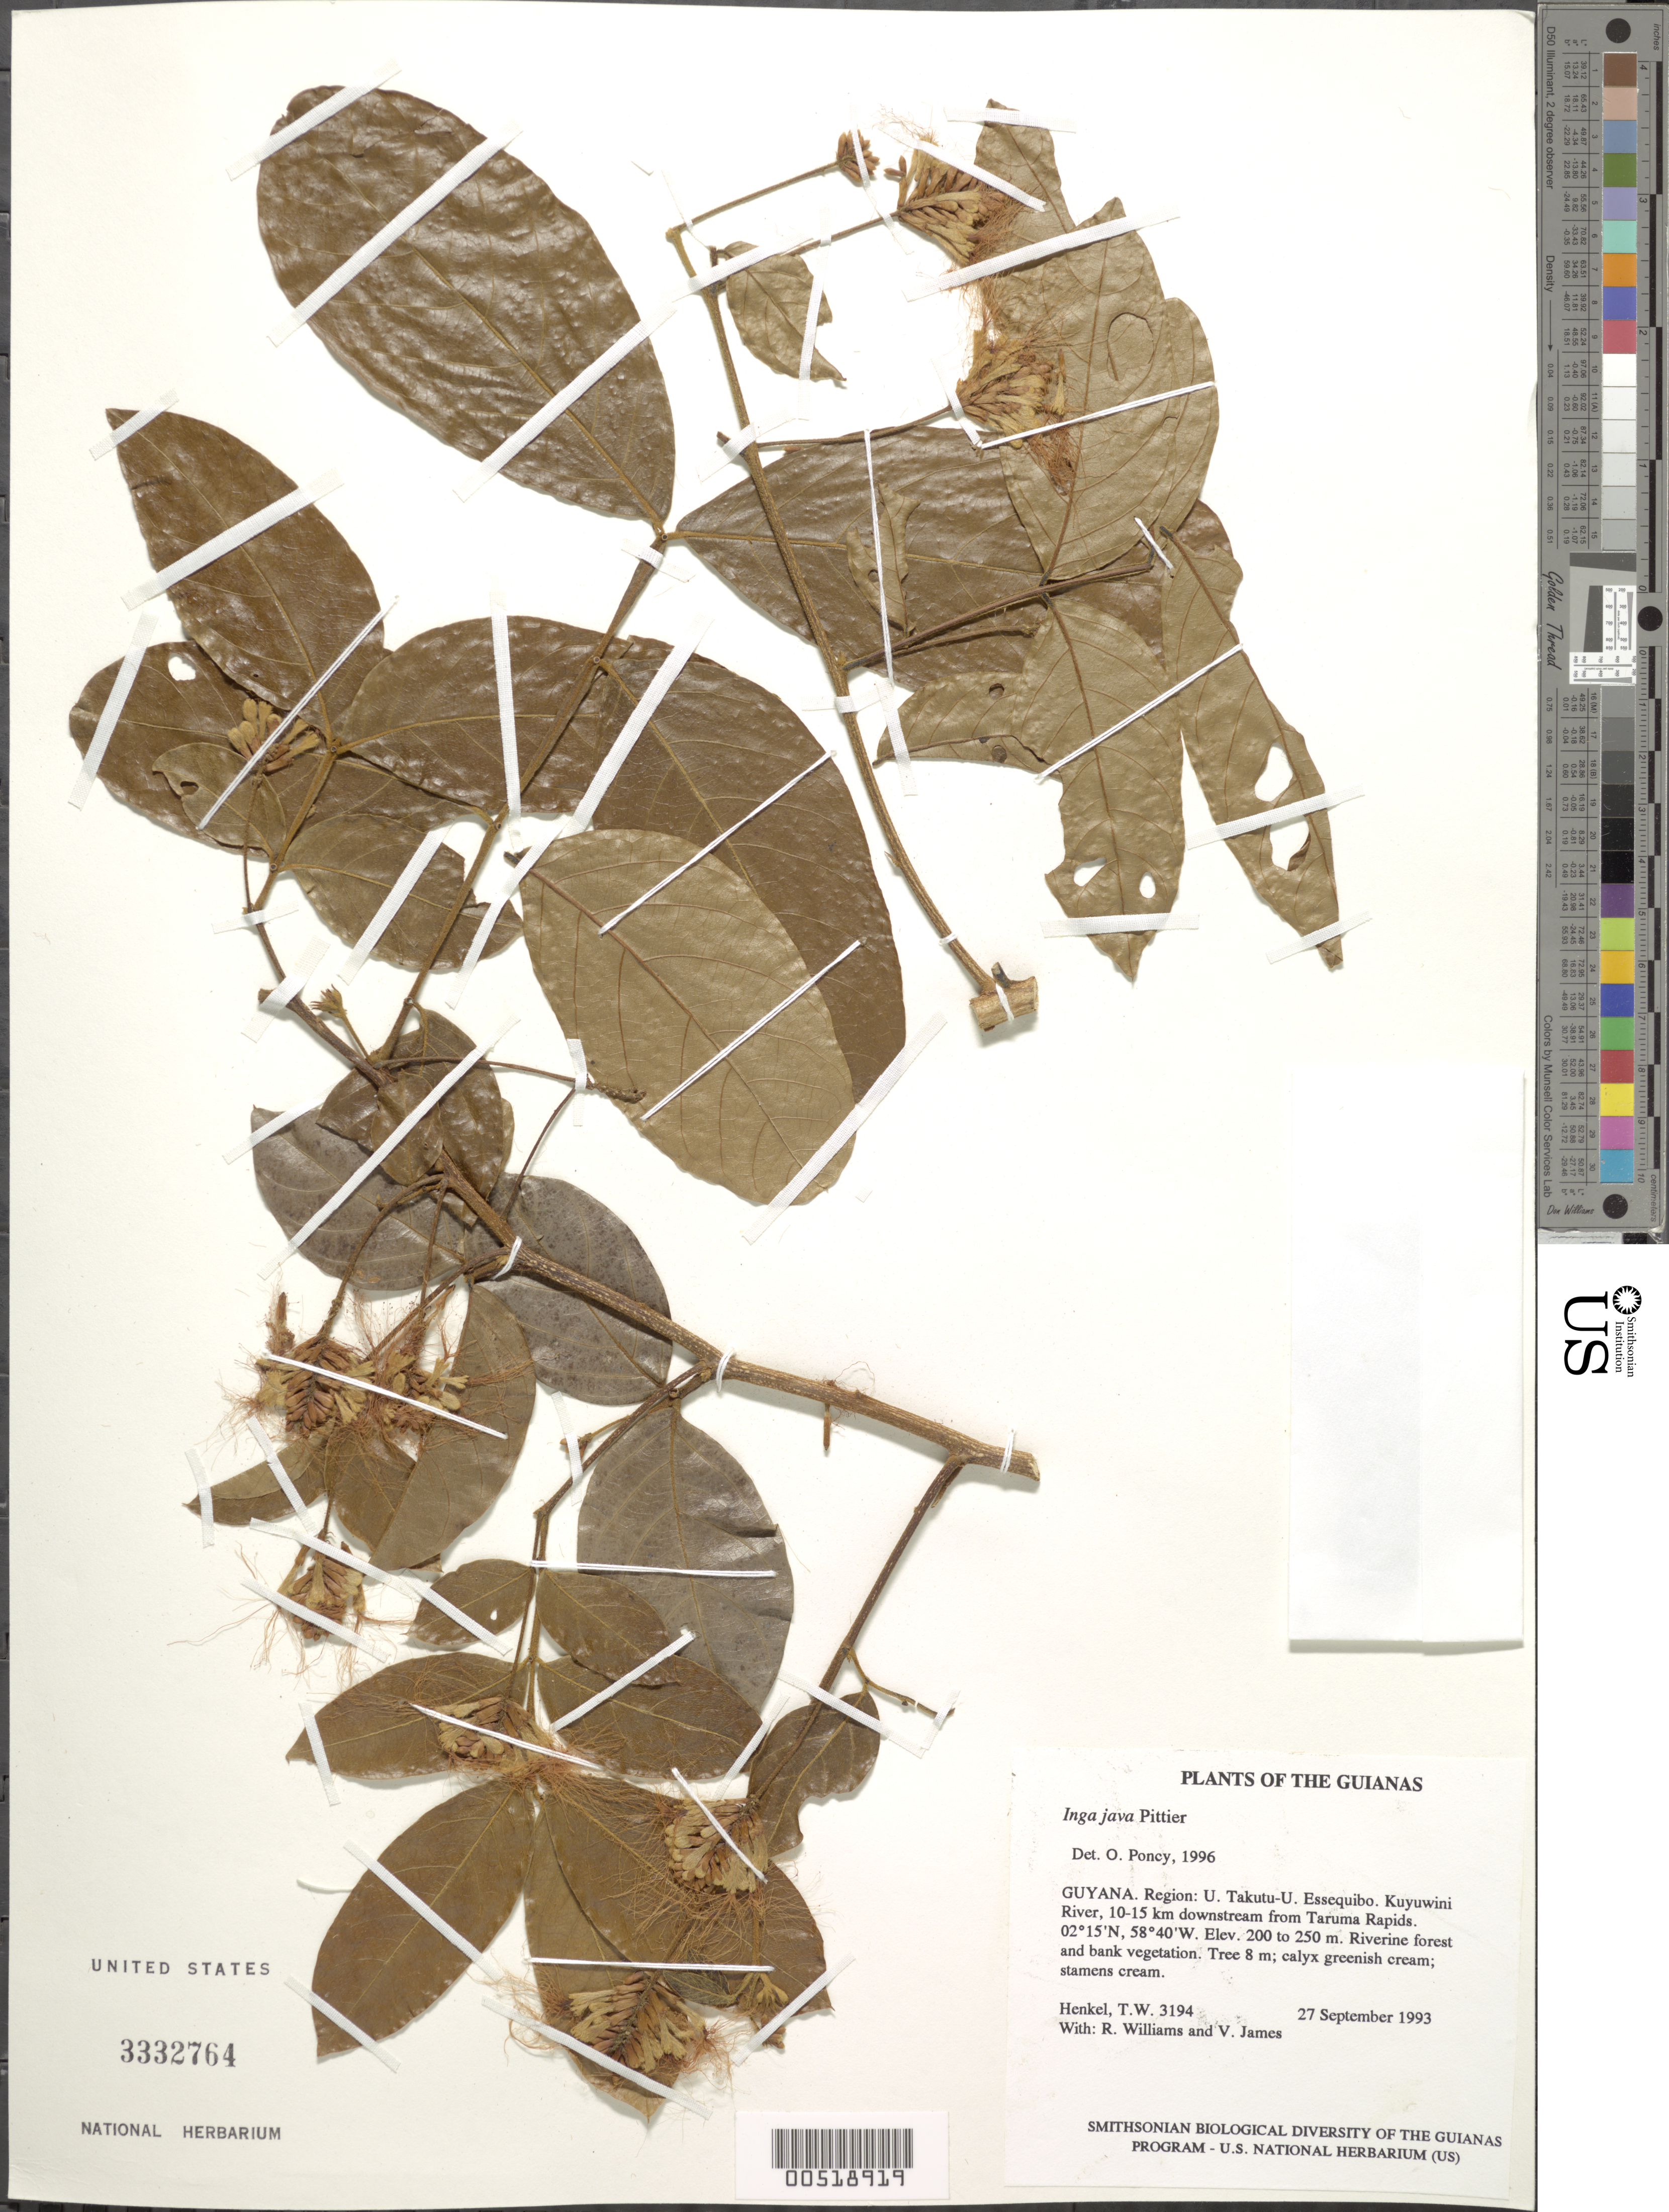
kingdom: Plantae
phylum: Tracheophyta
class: Magnoliopsida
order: Fabales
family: Fabaceae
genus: Inga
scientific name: Inga densiflora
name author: Benth.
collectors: T. Henkel, R. Williams & V. James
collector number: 3194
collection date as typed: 27 September 1993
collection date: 1993-09-27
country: Guyana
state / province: U. Takutu-U. Essequibo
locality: Kuyuwini River, 10-15 km downstream from Taruma Rapids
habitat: Riverine forest and bank vegetation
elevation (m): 200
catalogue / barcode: US 3332764